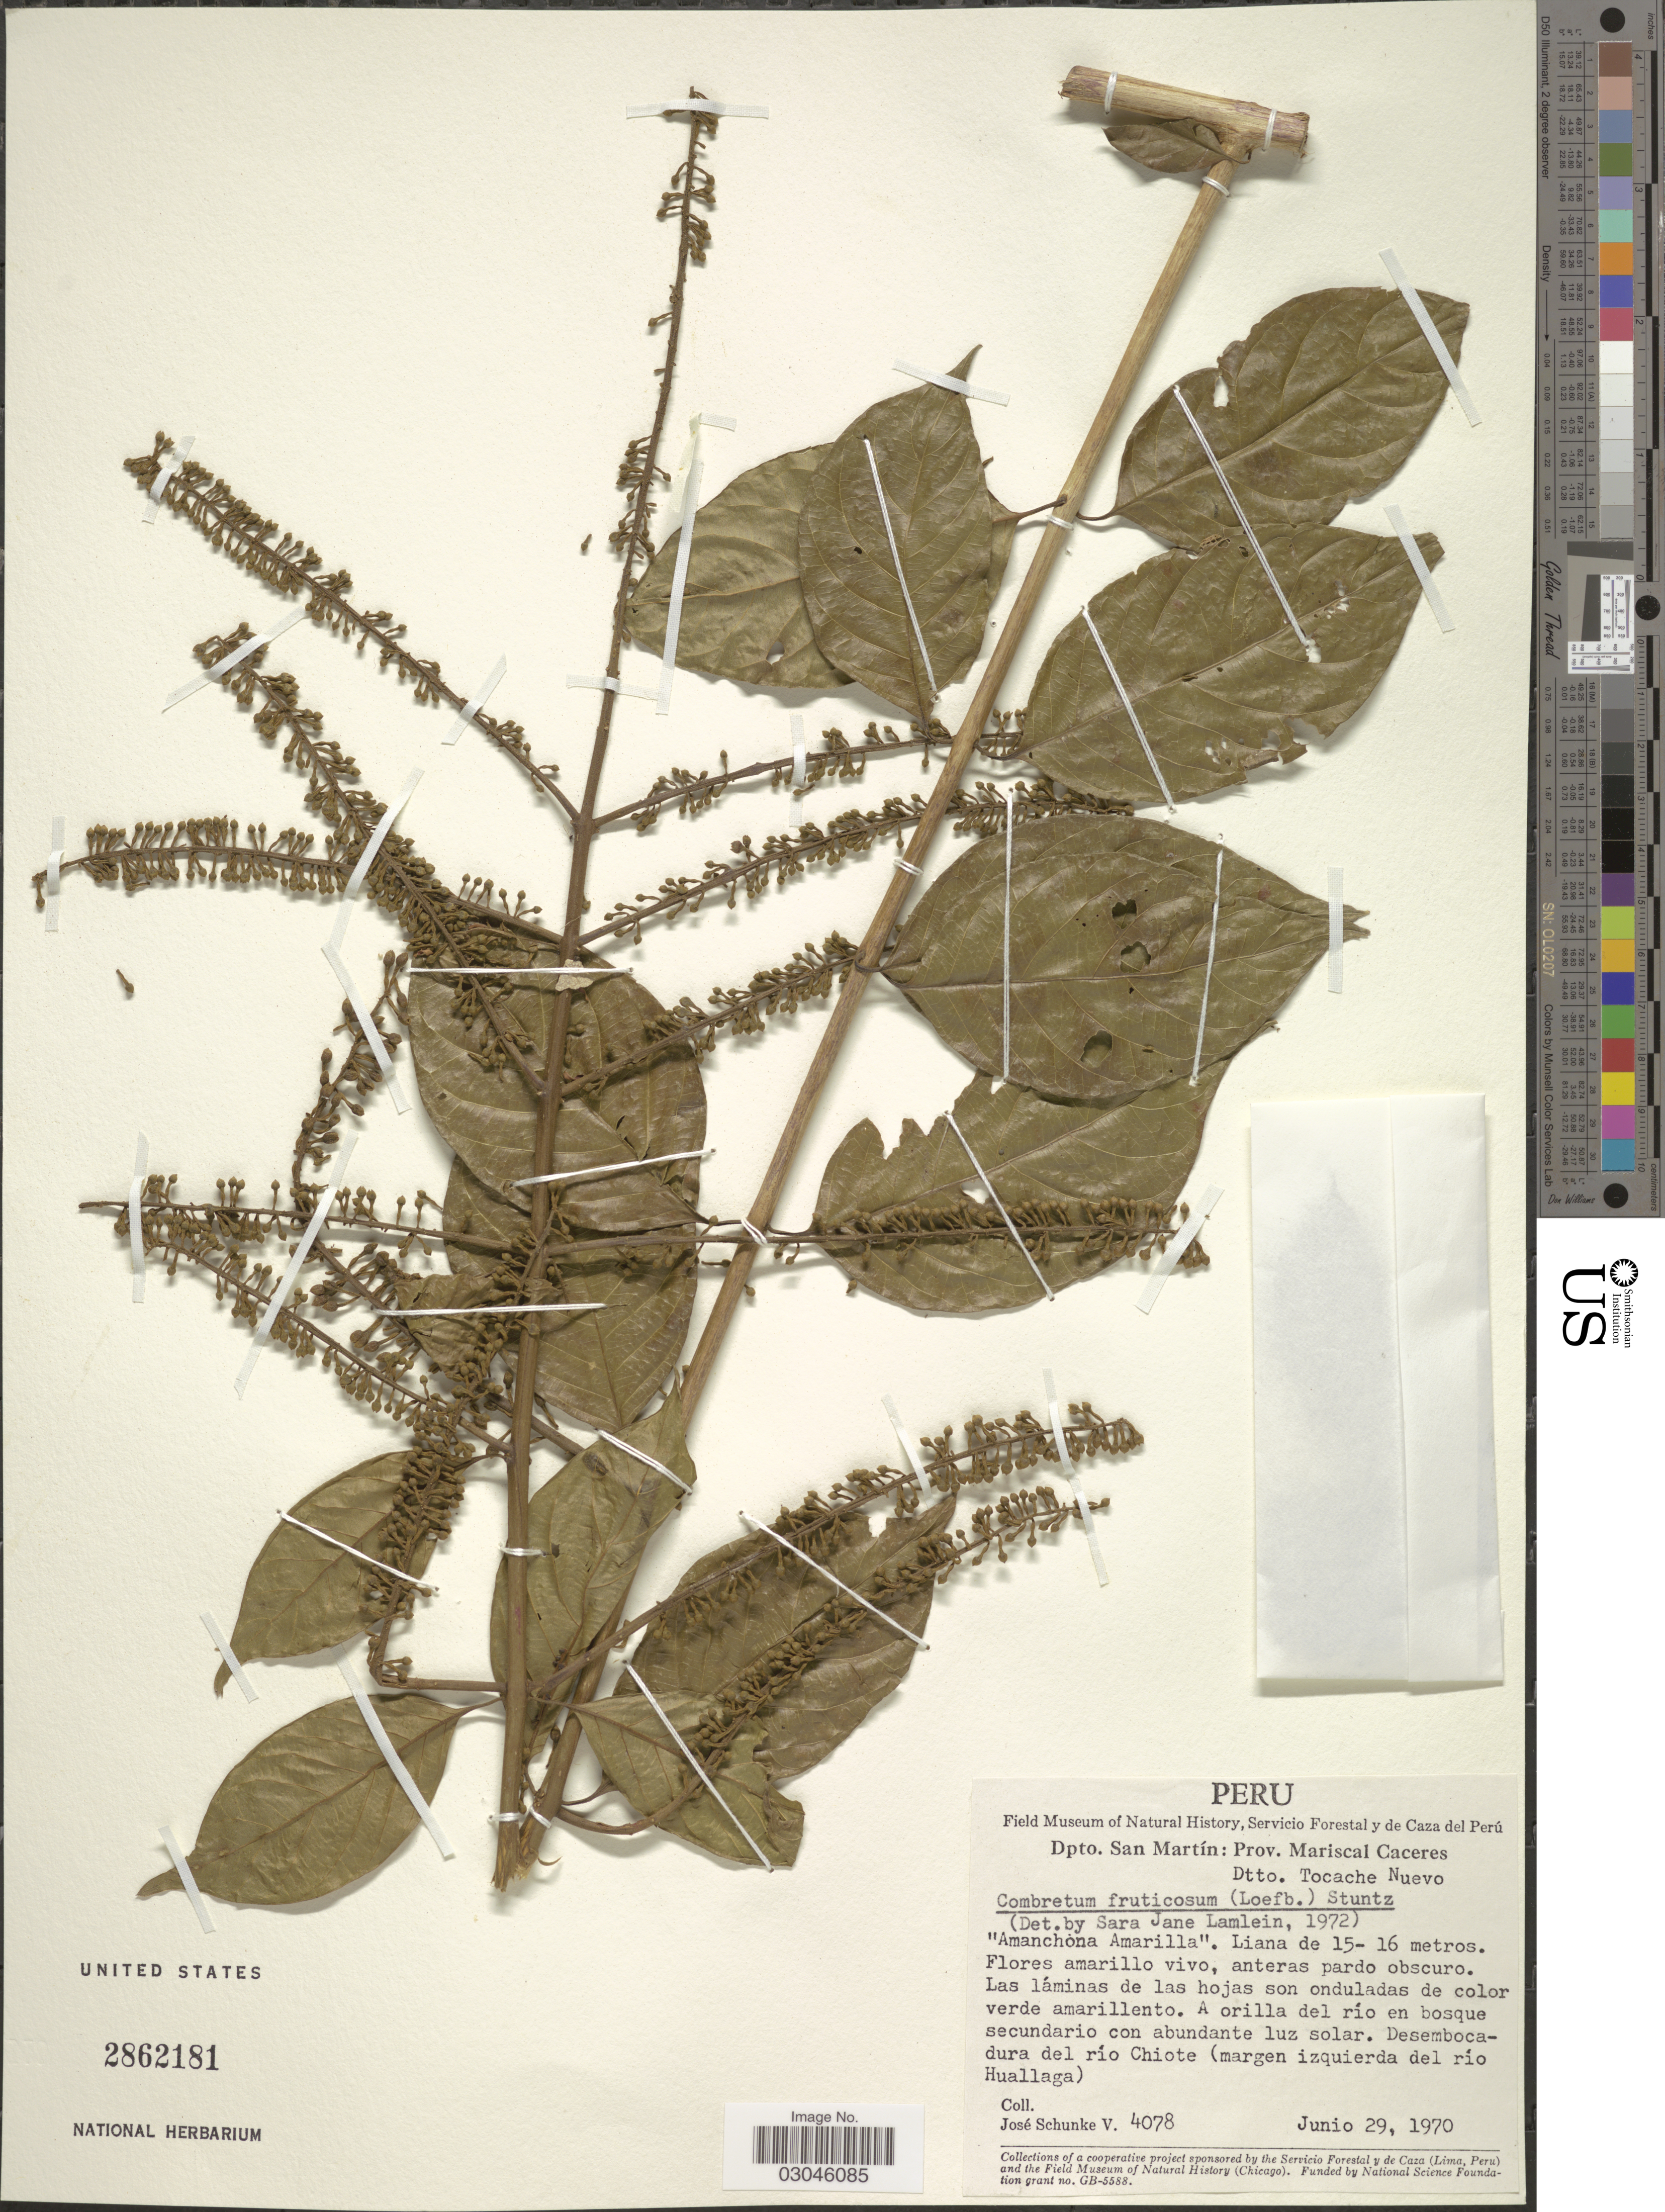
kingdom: Plantae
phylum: Tracheophyta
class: Magnoliopsida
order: Myrtales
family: Combretaceae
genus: Combretum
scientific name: Combretum fruticosum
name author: (Loefl.) Stuntz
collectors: J. Schunke Vigo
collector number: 4078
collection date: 1970-06-29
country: Peru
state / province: San Martín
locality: Dpto. San Martín: Prov. Mariscal Caceres. Dtto. Tocache Nuevo. Desembocadura del río Chiote (margen iquierda del río Huallaga).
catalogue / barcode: US 2862181